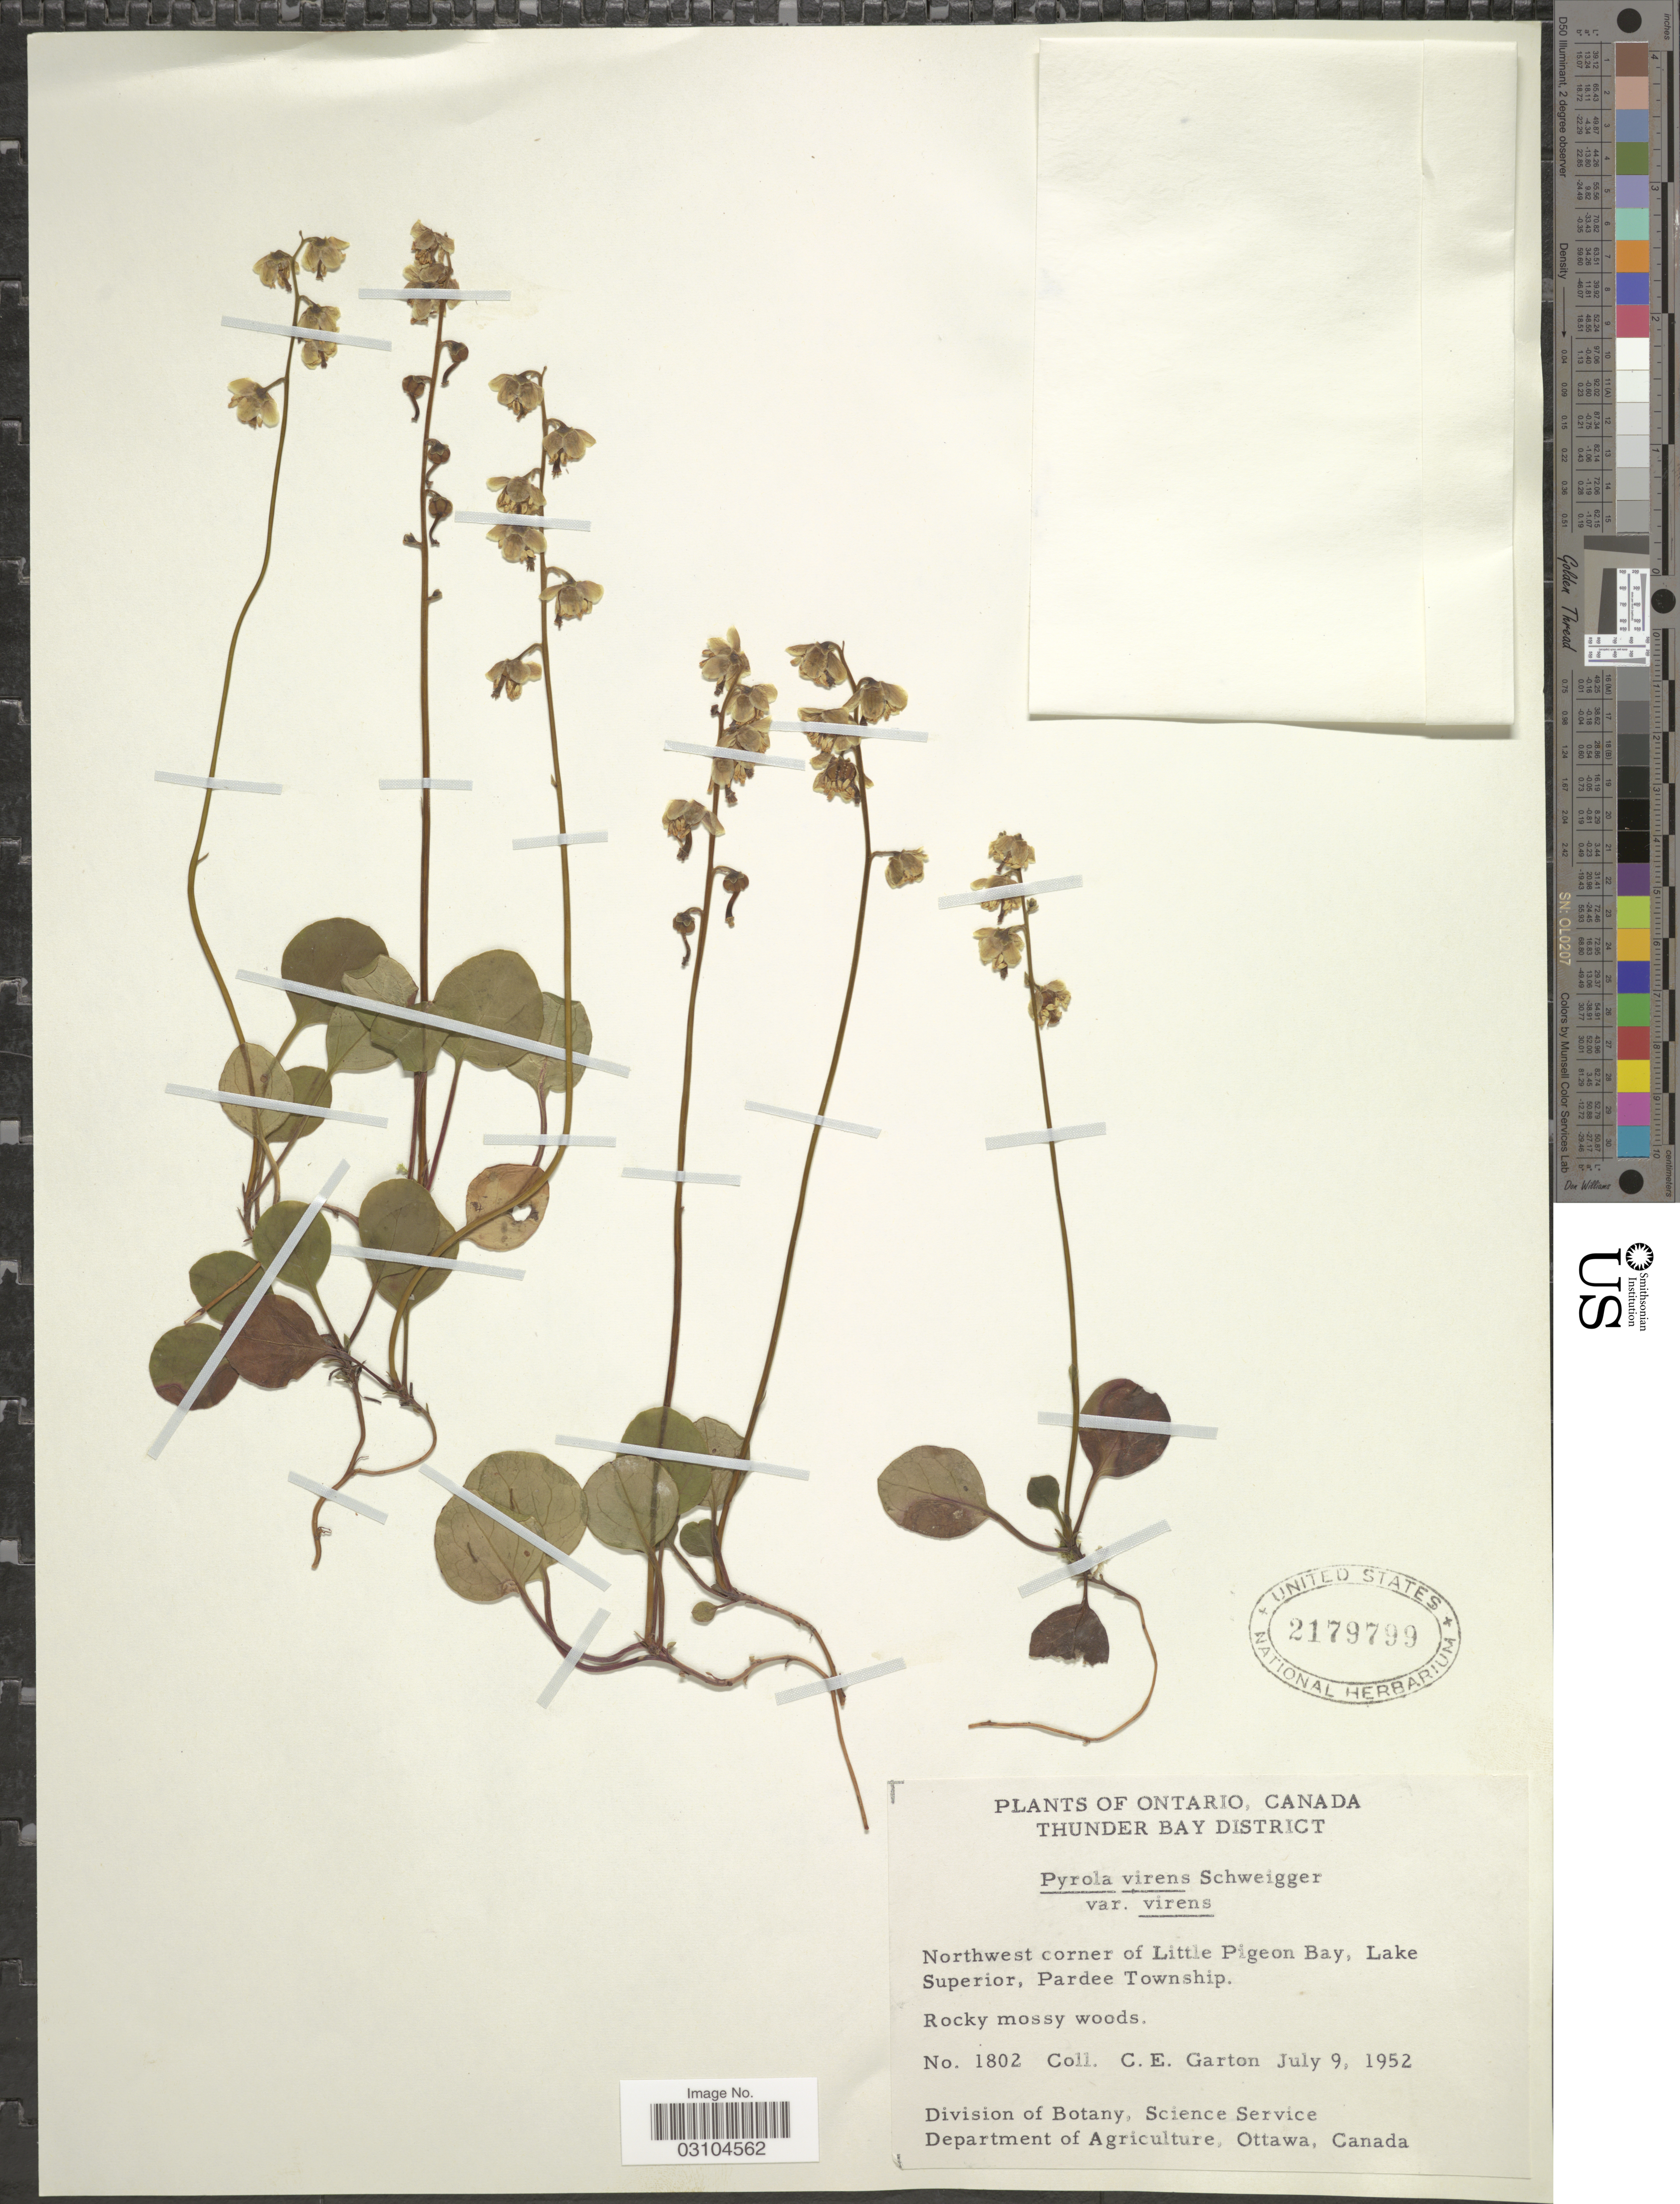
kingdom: Plantae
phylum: Tracheophyta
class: Magnoliopsida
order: Ericales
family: Ericaceae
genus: Pyrola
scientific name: Pyrola virens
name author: Schweigg.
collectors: C. E. Garton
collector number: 1802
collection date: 1952-07-09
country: Canada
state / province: Ontario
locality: Thunder Bay District. Northwest corner of Little Pigeon Bay, Lake Superior, Pardee Township.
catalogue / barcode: US 2179799